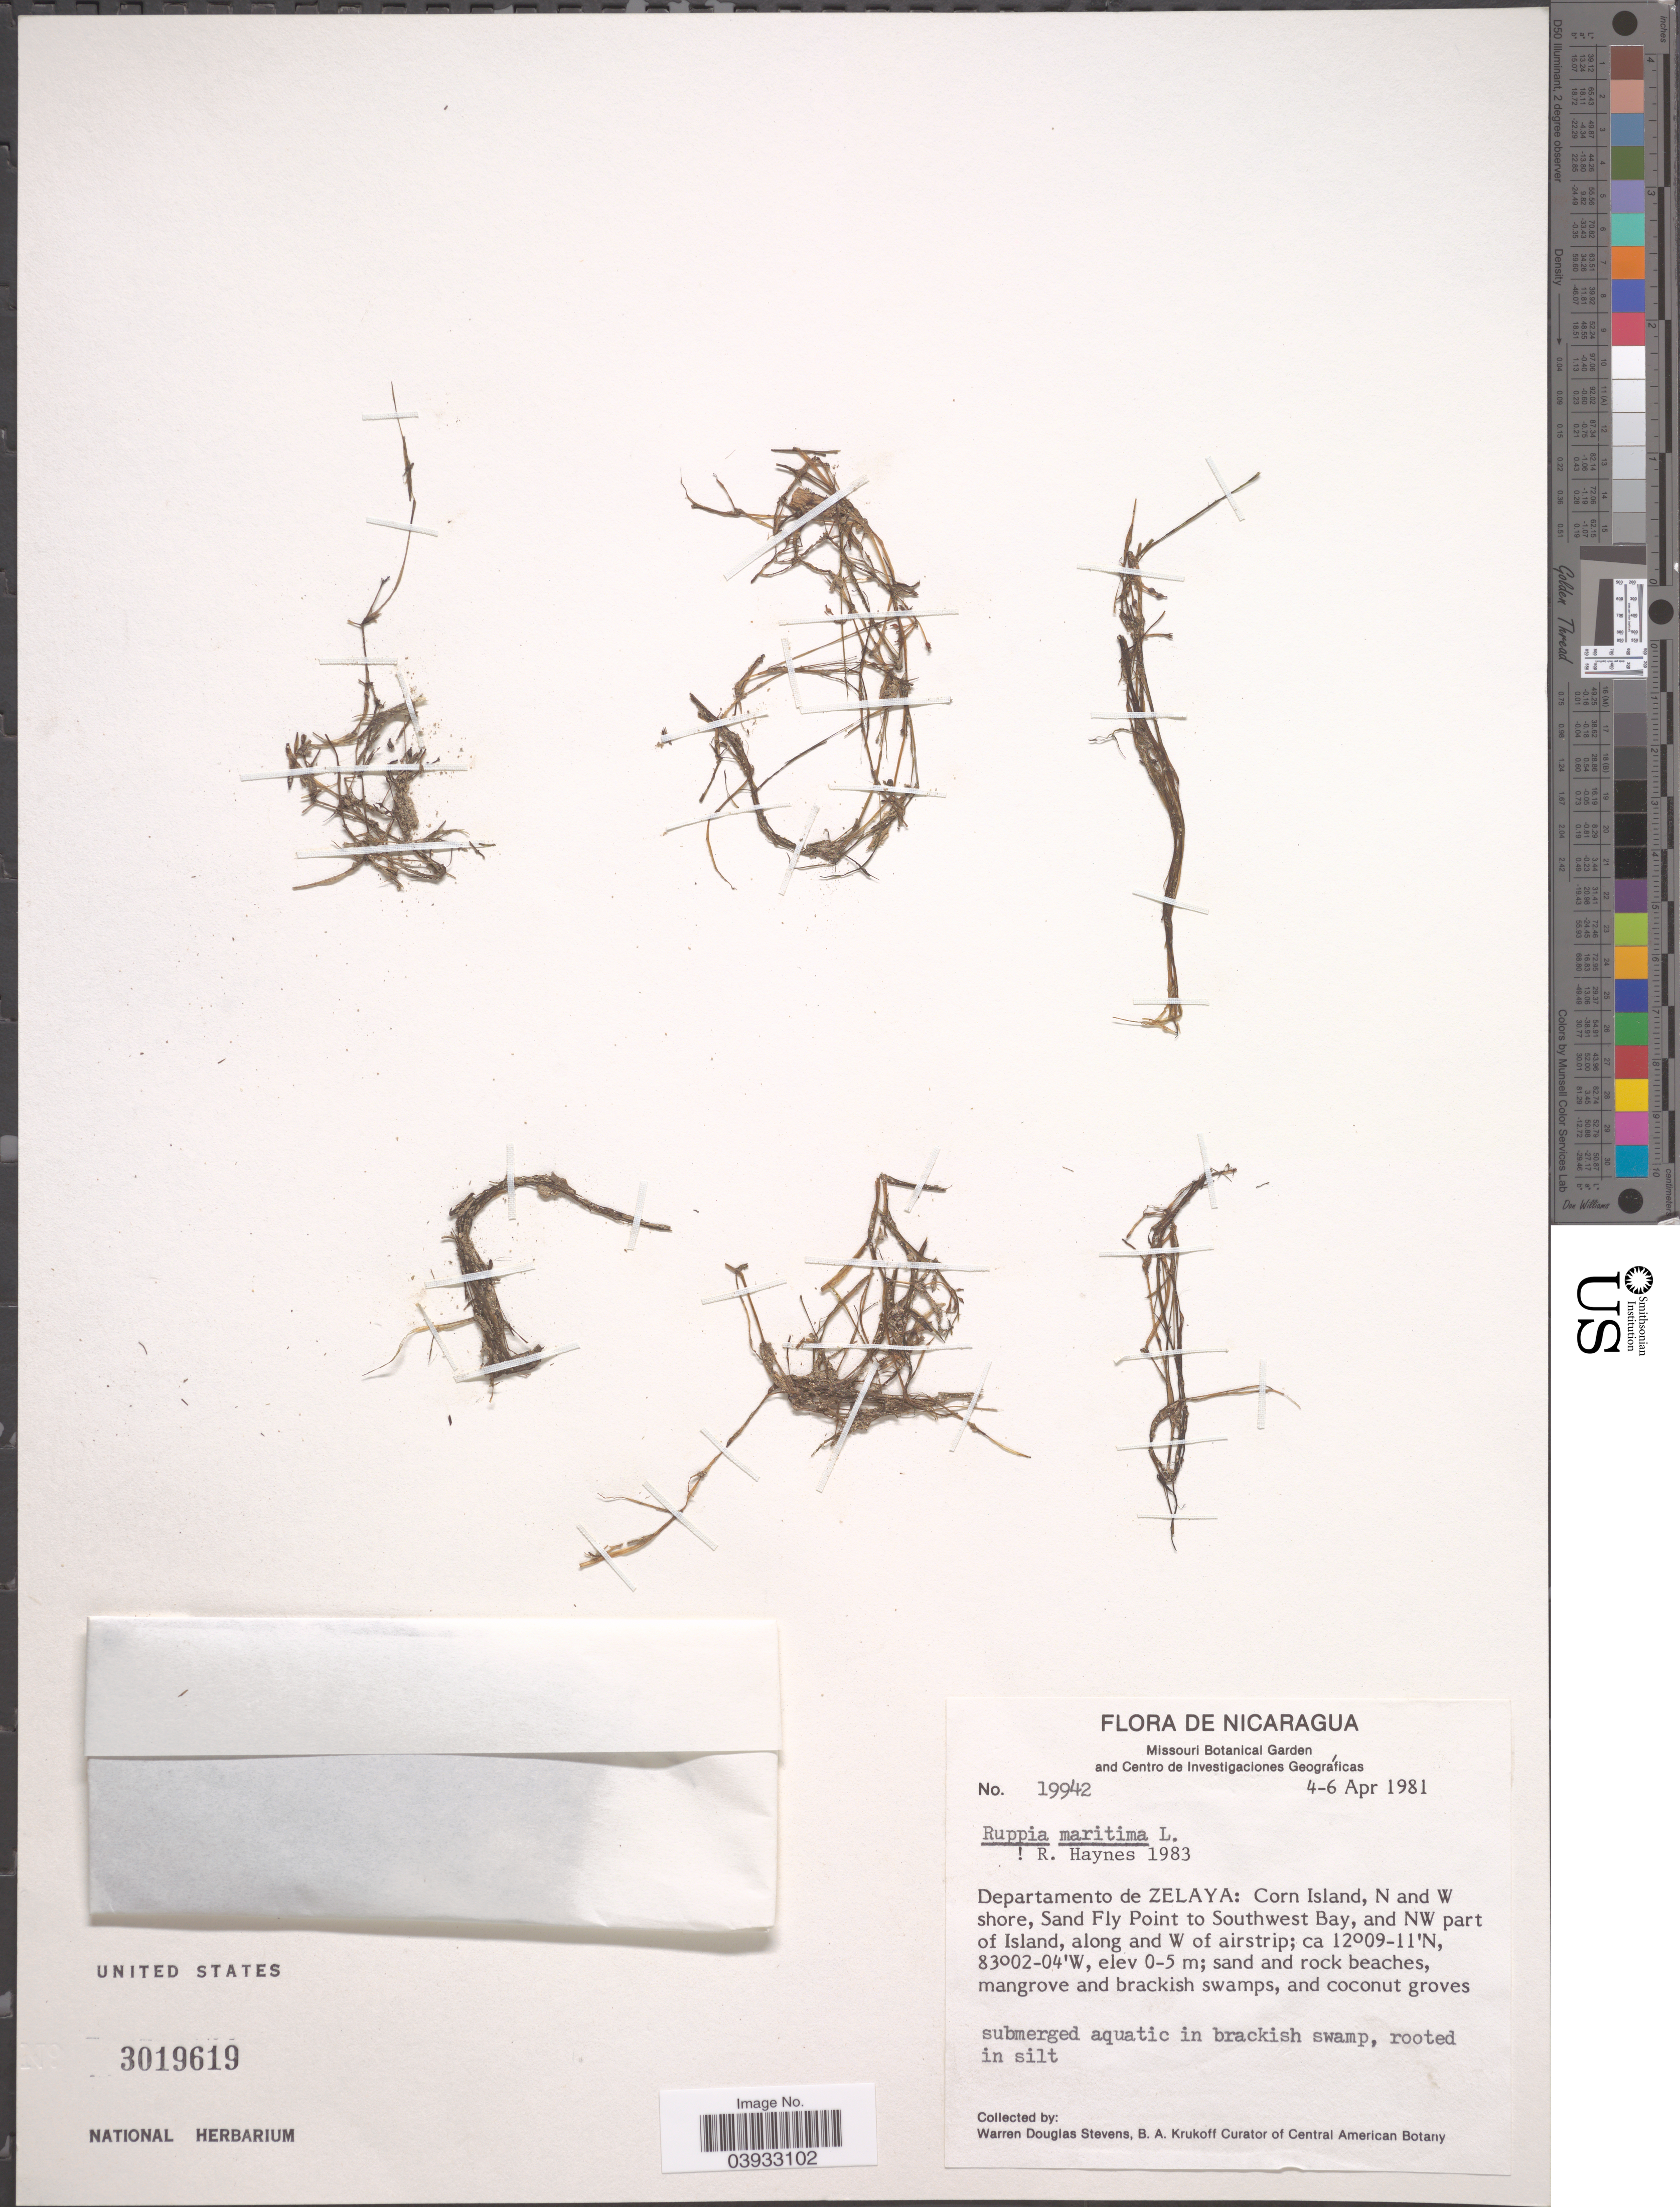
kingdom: Plantae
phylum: Tracheophyta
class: Liliopsida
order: Alismatales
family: Ruppiaceae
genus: Ruppia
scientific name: Ruppia maritima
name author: L.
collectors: W. D. Stevens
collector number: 19942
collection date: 1981-04-04/1981-04-06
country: Nicaragua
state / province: Atlántico Sur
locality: Departamento de Zelaya: Corn Island, N and W shore, Sand Fly Point to Southwest Bay, and NW part of Island, along and W of airstrip.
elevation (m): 0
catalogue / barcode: US 3019619